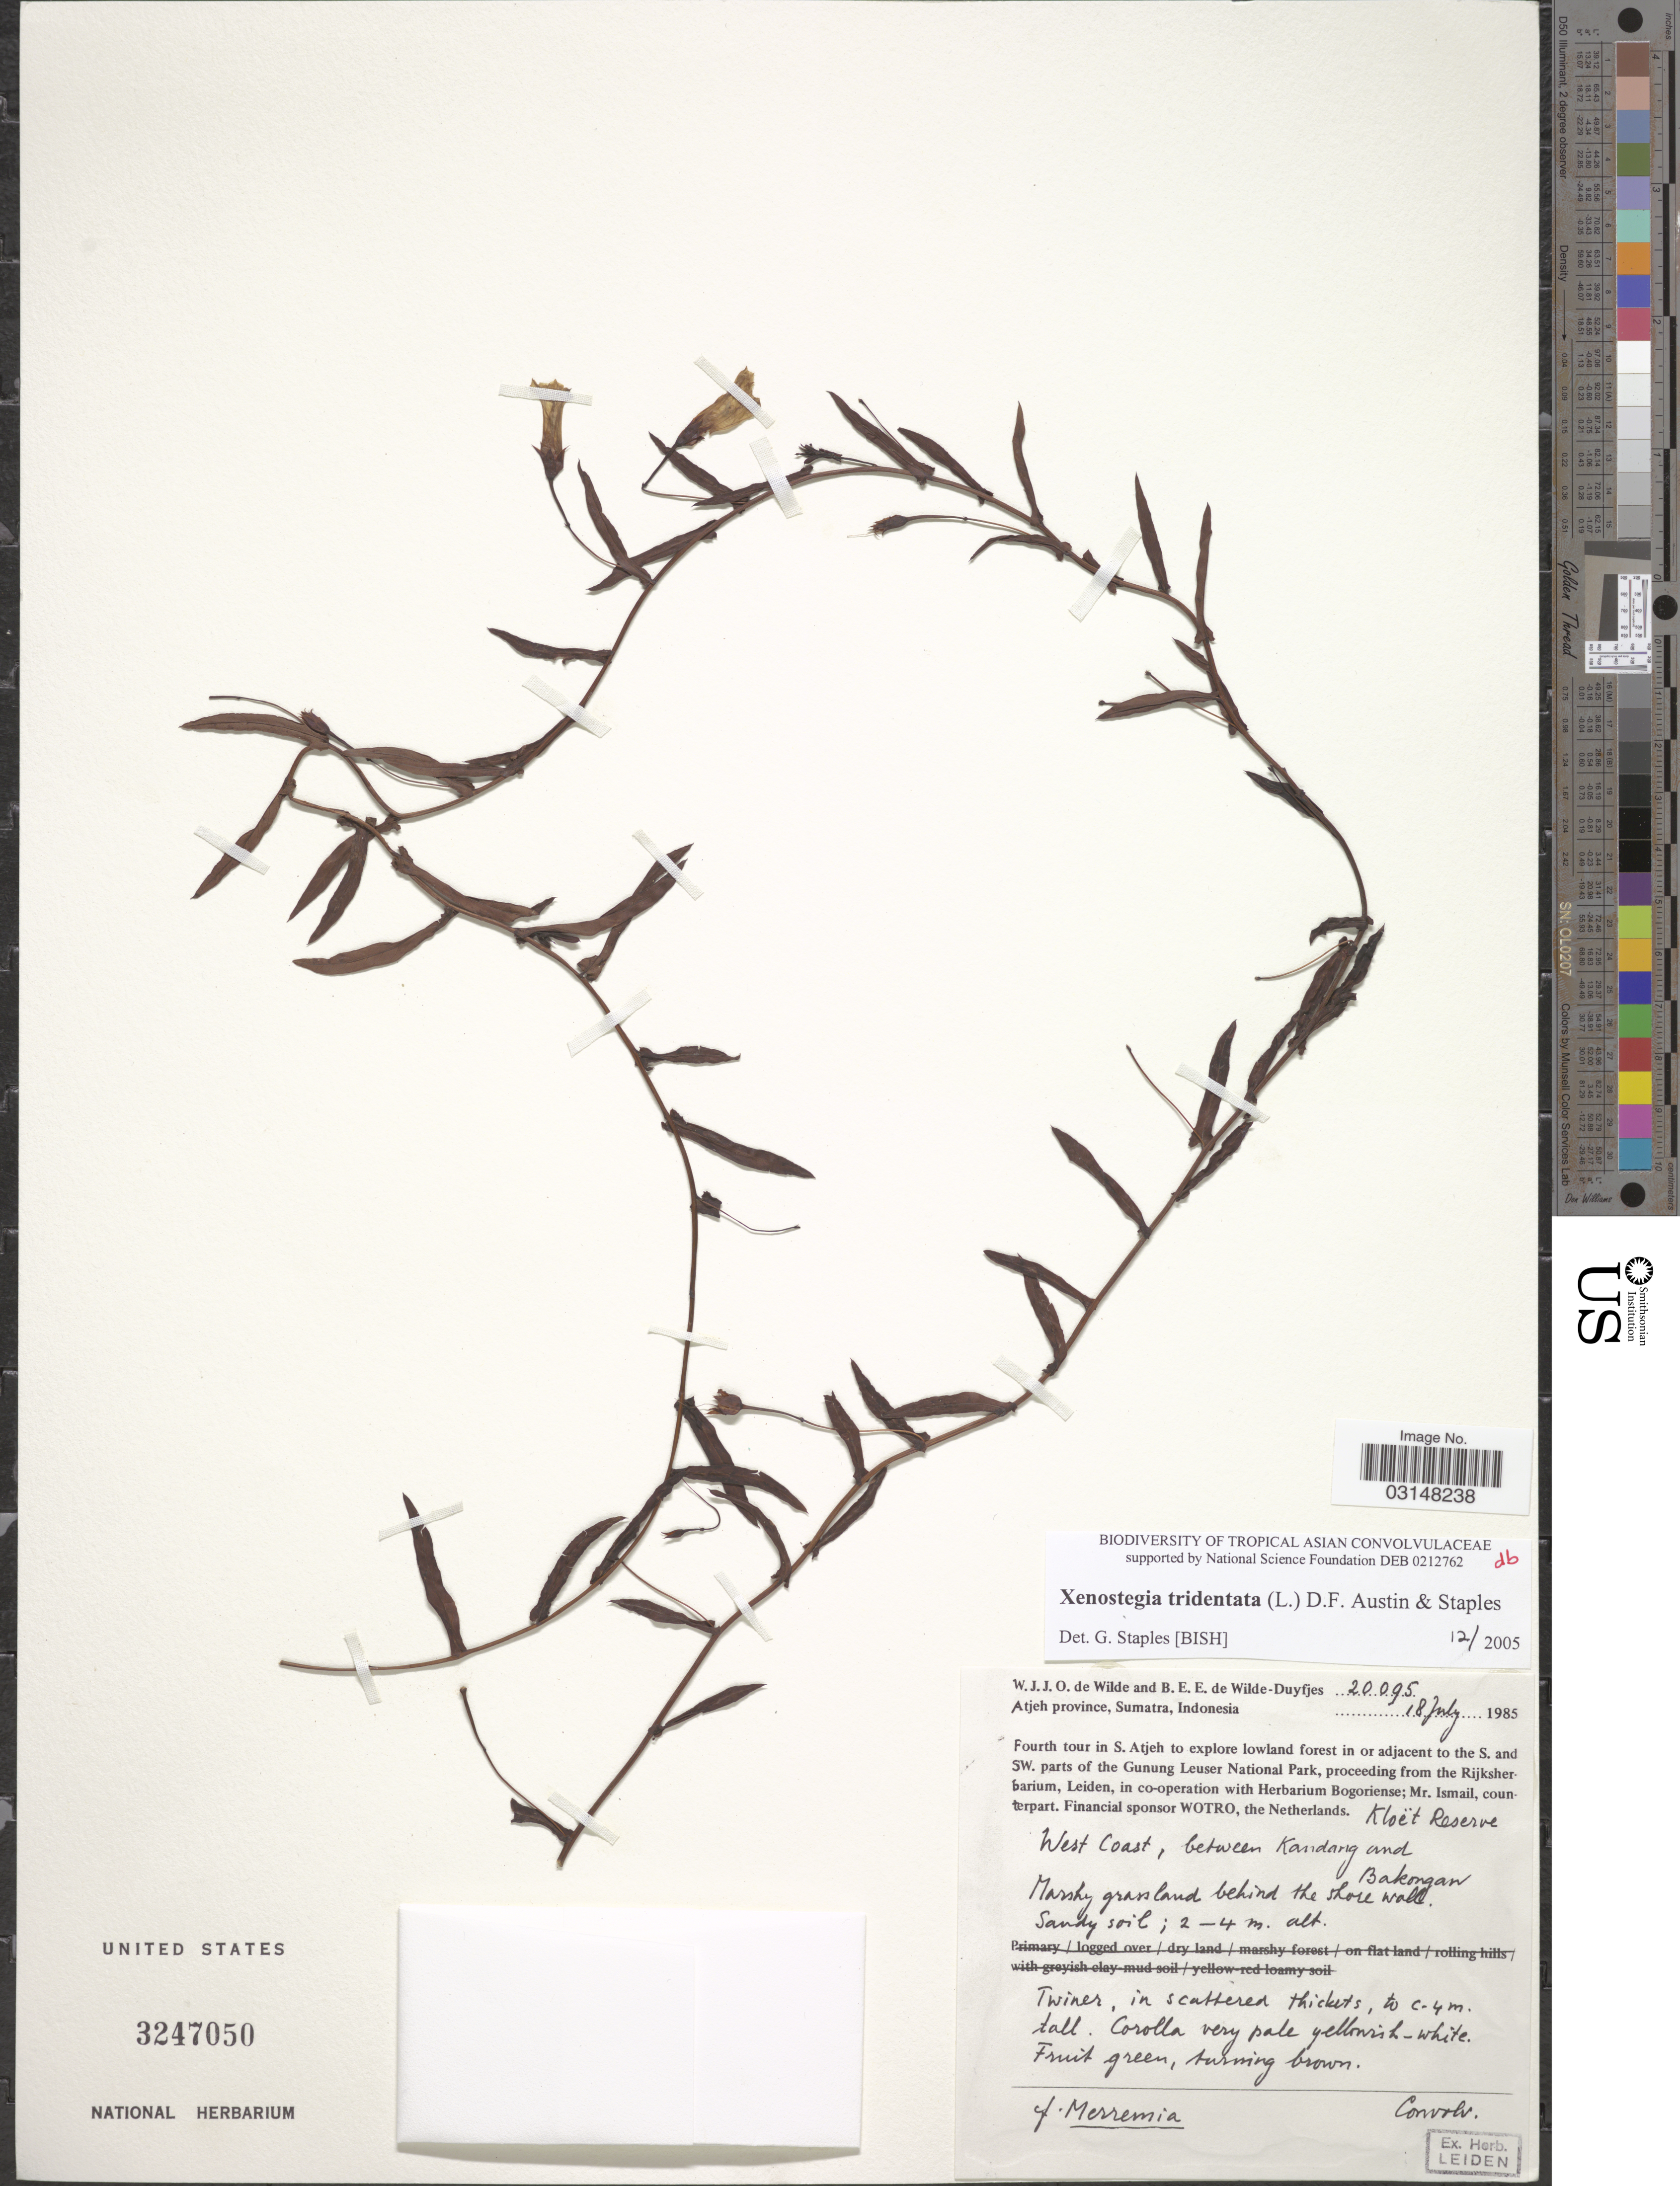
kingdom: Plantae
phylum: Tracheophyta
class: Magnoliopsida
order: Solanales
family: Convolvulaceae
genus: Xenostegia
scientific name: Xenostegia tridentata subsp. hastata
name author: (Ooststr.) Parmar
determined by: Wagner, W. L., (BOT), Smithsonian Institution - National Museum of Natural History (UNITED STATES)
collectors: W. J. de Wilde & B. E. de Wilde-Duyfjes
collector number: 20095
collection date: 1985-07-18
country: Indonesia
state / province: Sumatra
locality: Atjeh province. Kloët Reserve. West Coast, between Kandang and Bakongan.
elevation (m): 2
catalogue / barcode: US 3247050